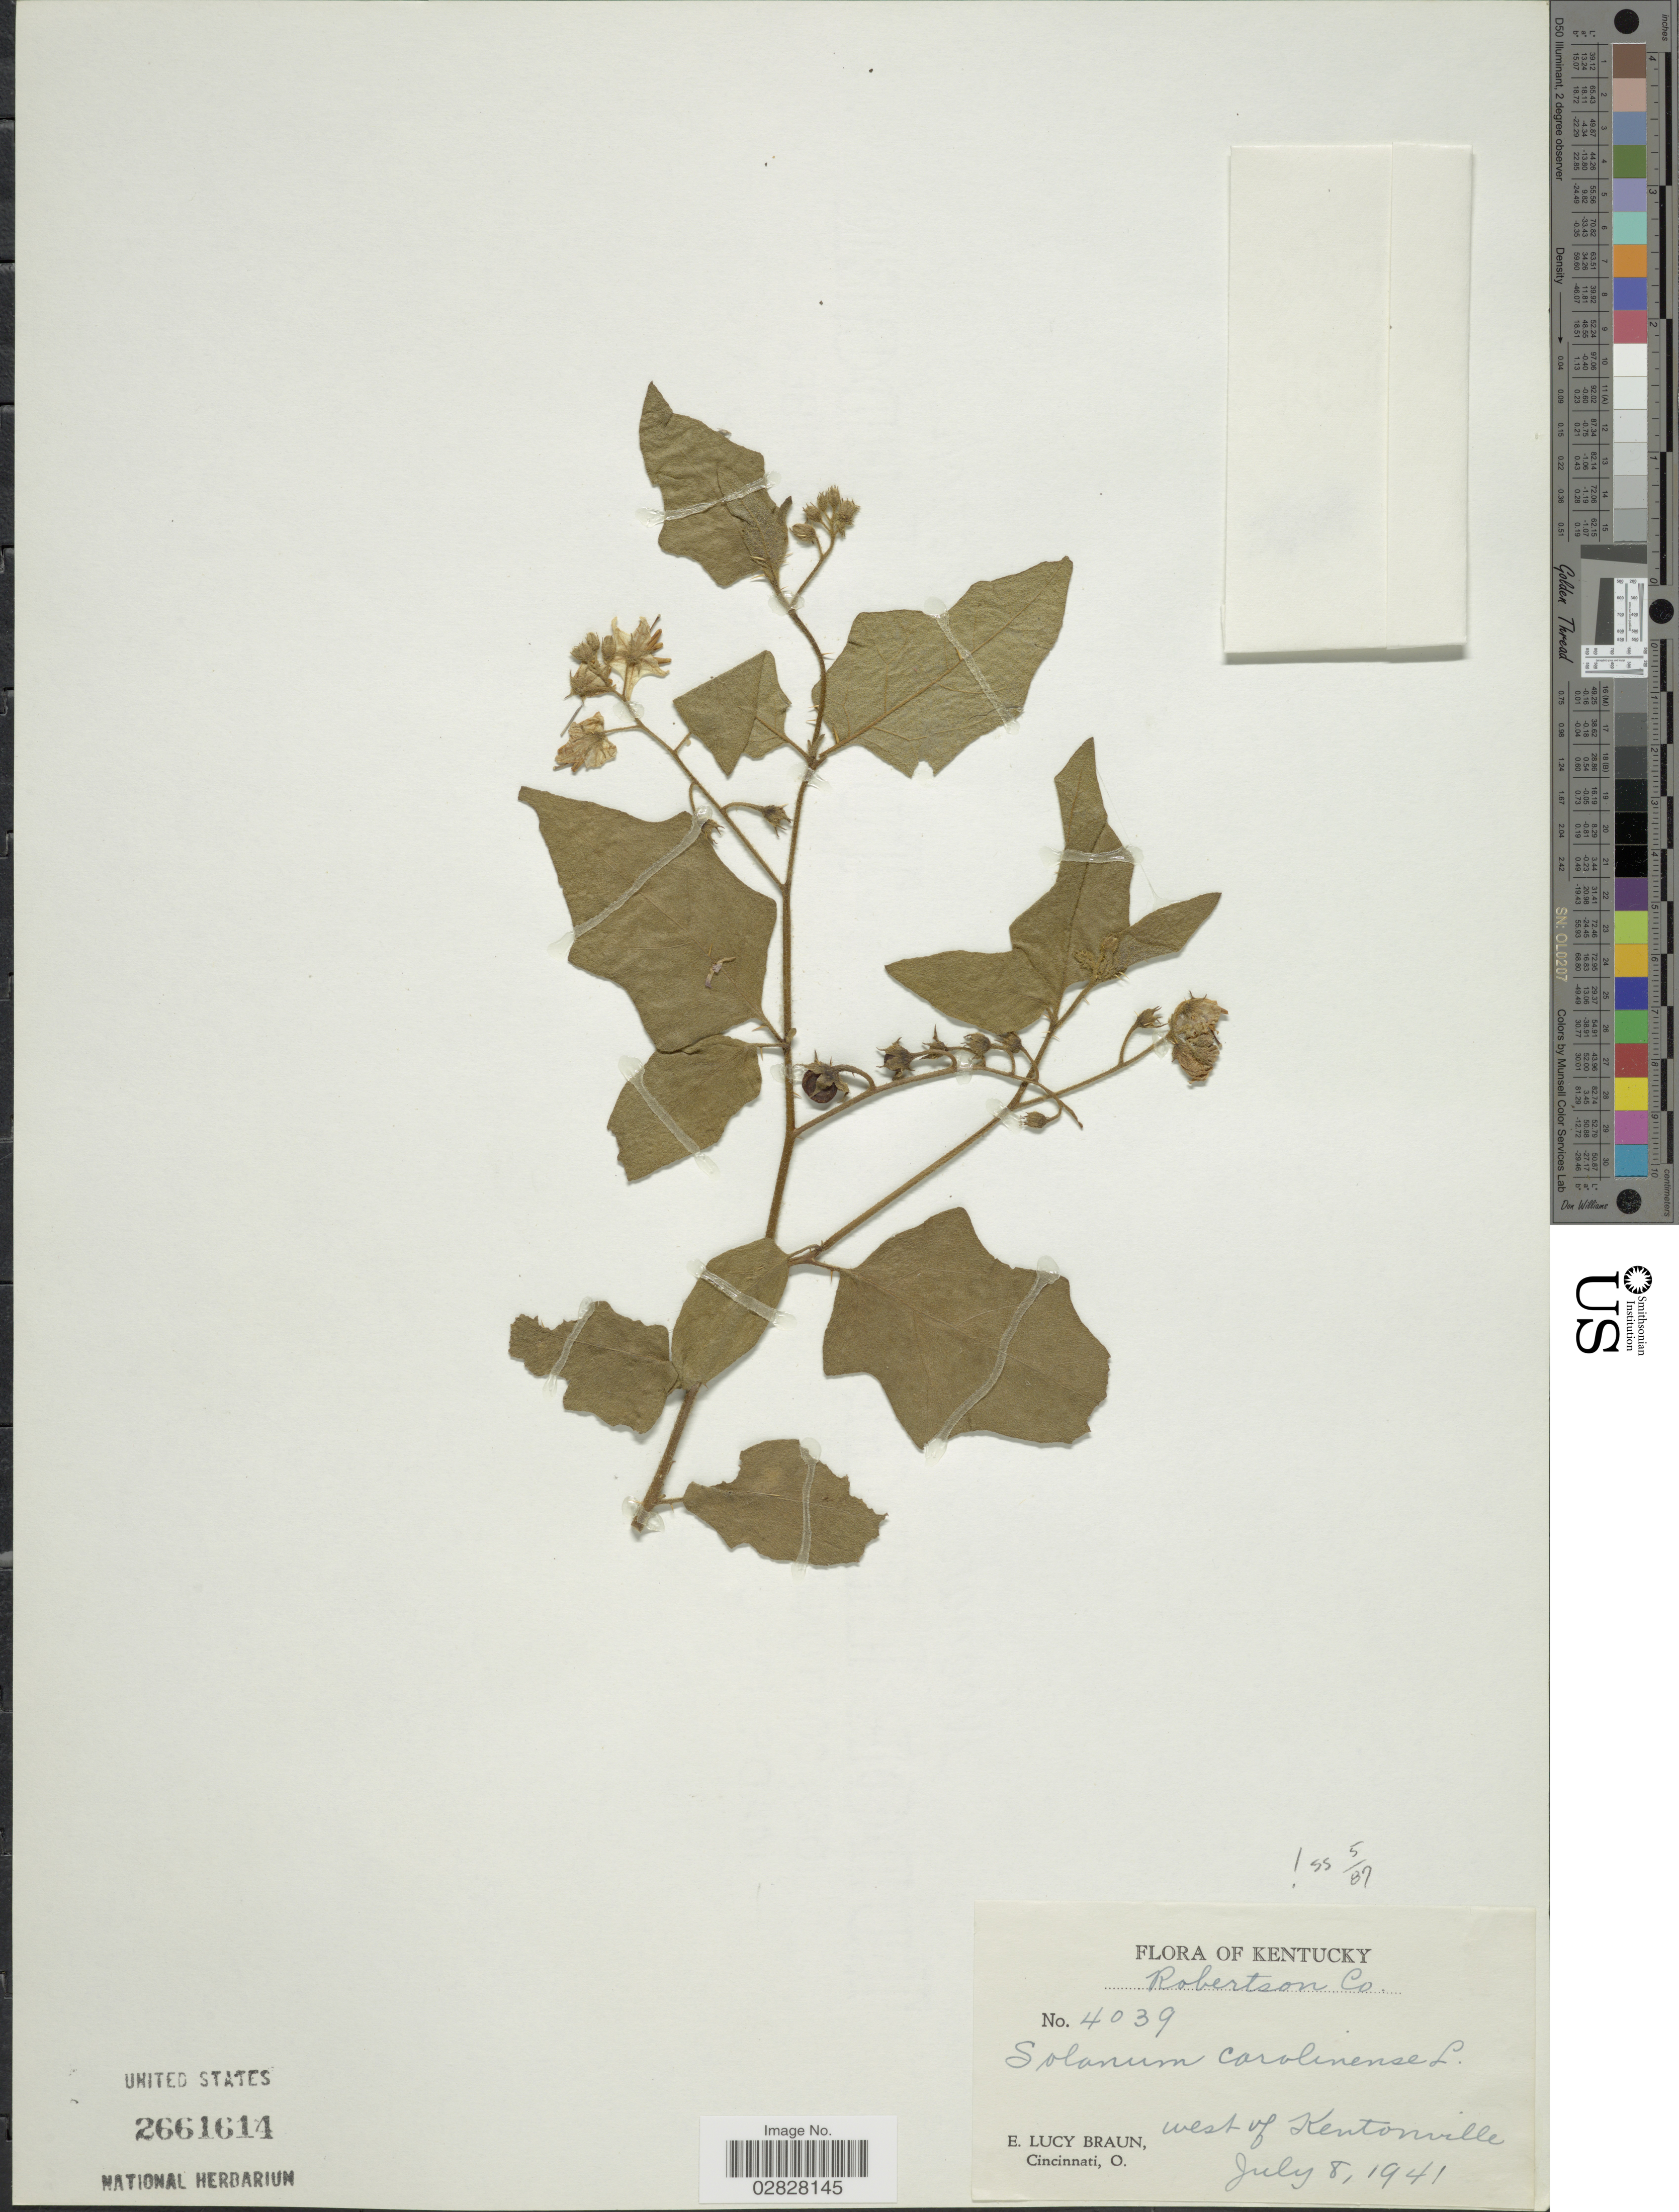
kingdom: Plantae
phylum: Tracheophyta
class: Magnoliopsida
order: Solanales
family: Solanaceae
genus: Solanum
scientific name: Solanum carolinense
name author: L.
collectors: E. L. Braun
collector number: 4039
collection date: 1941-07-08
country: United States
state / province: Kentucky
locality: Robertson Co. West of Kentonville.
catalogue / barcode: US 2661614